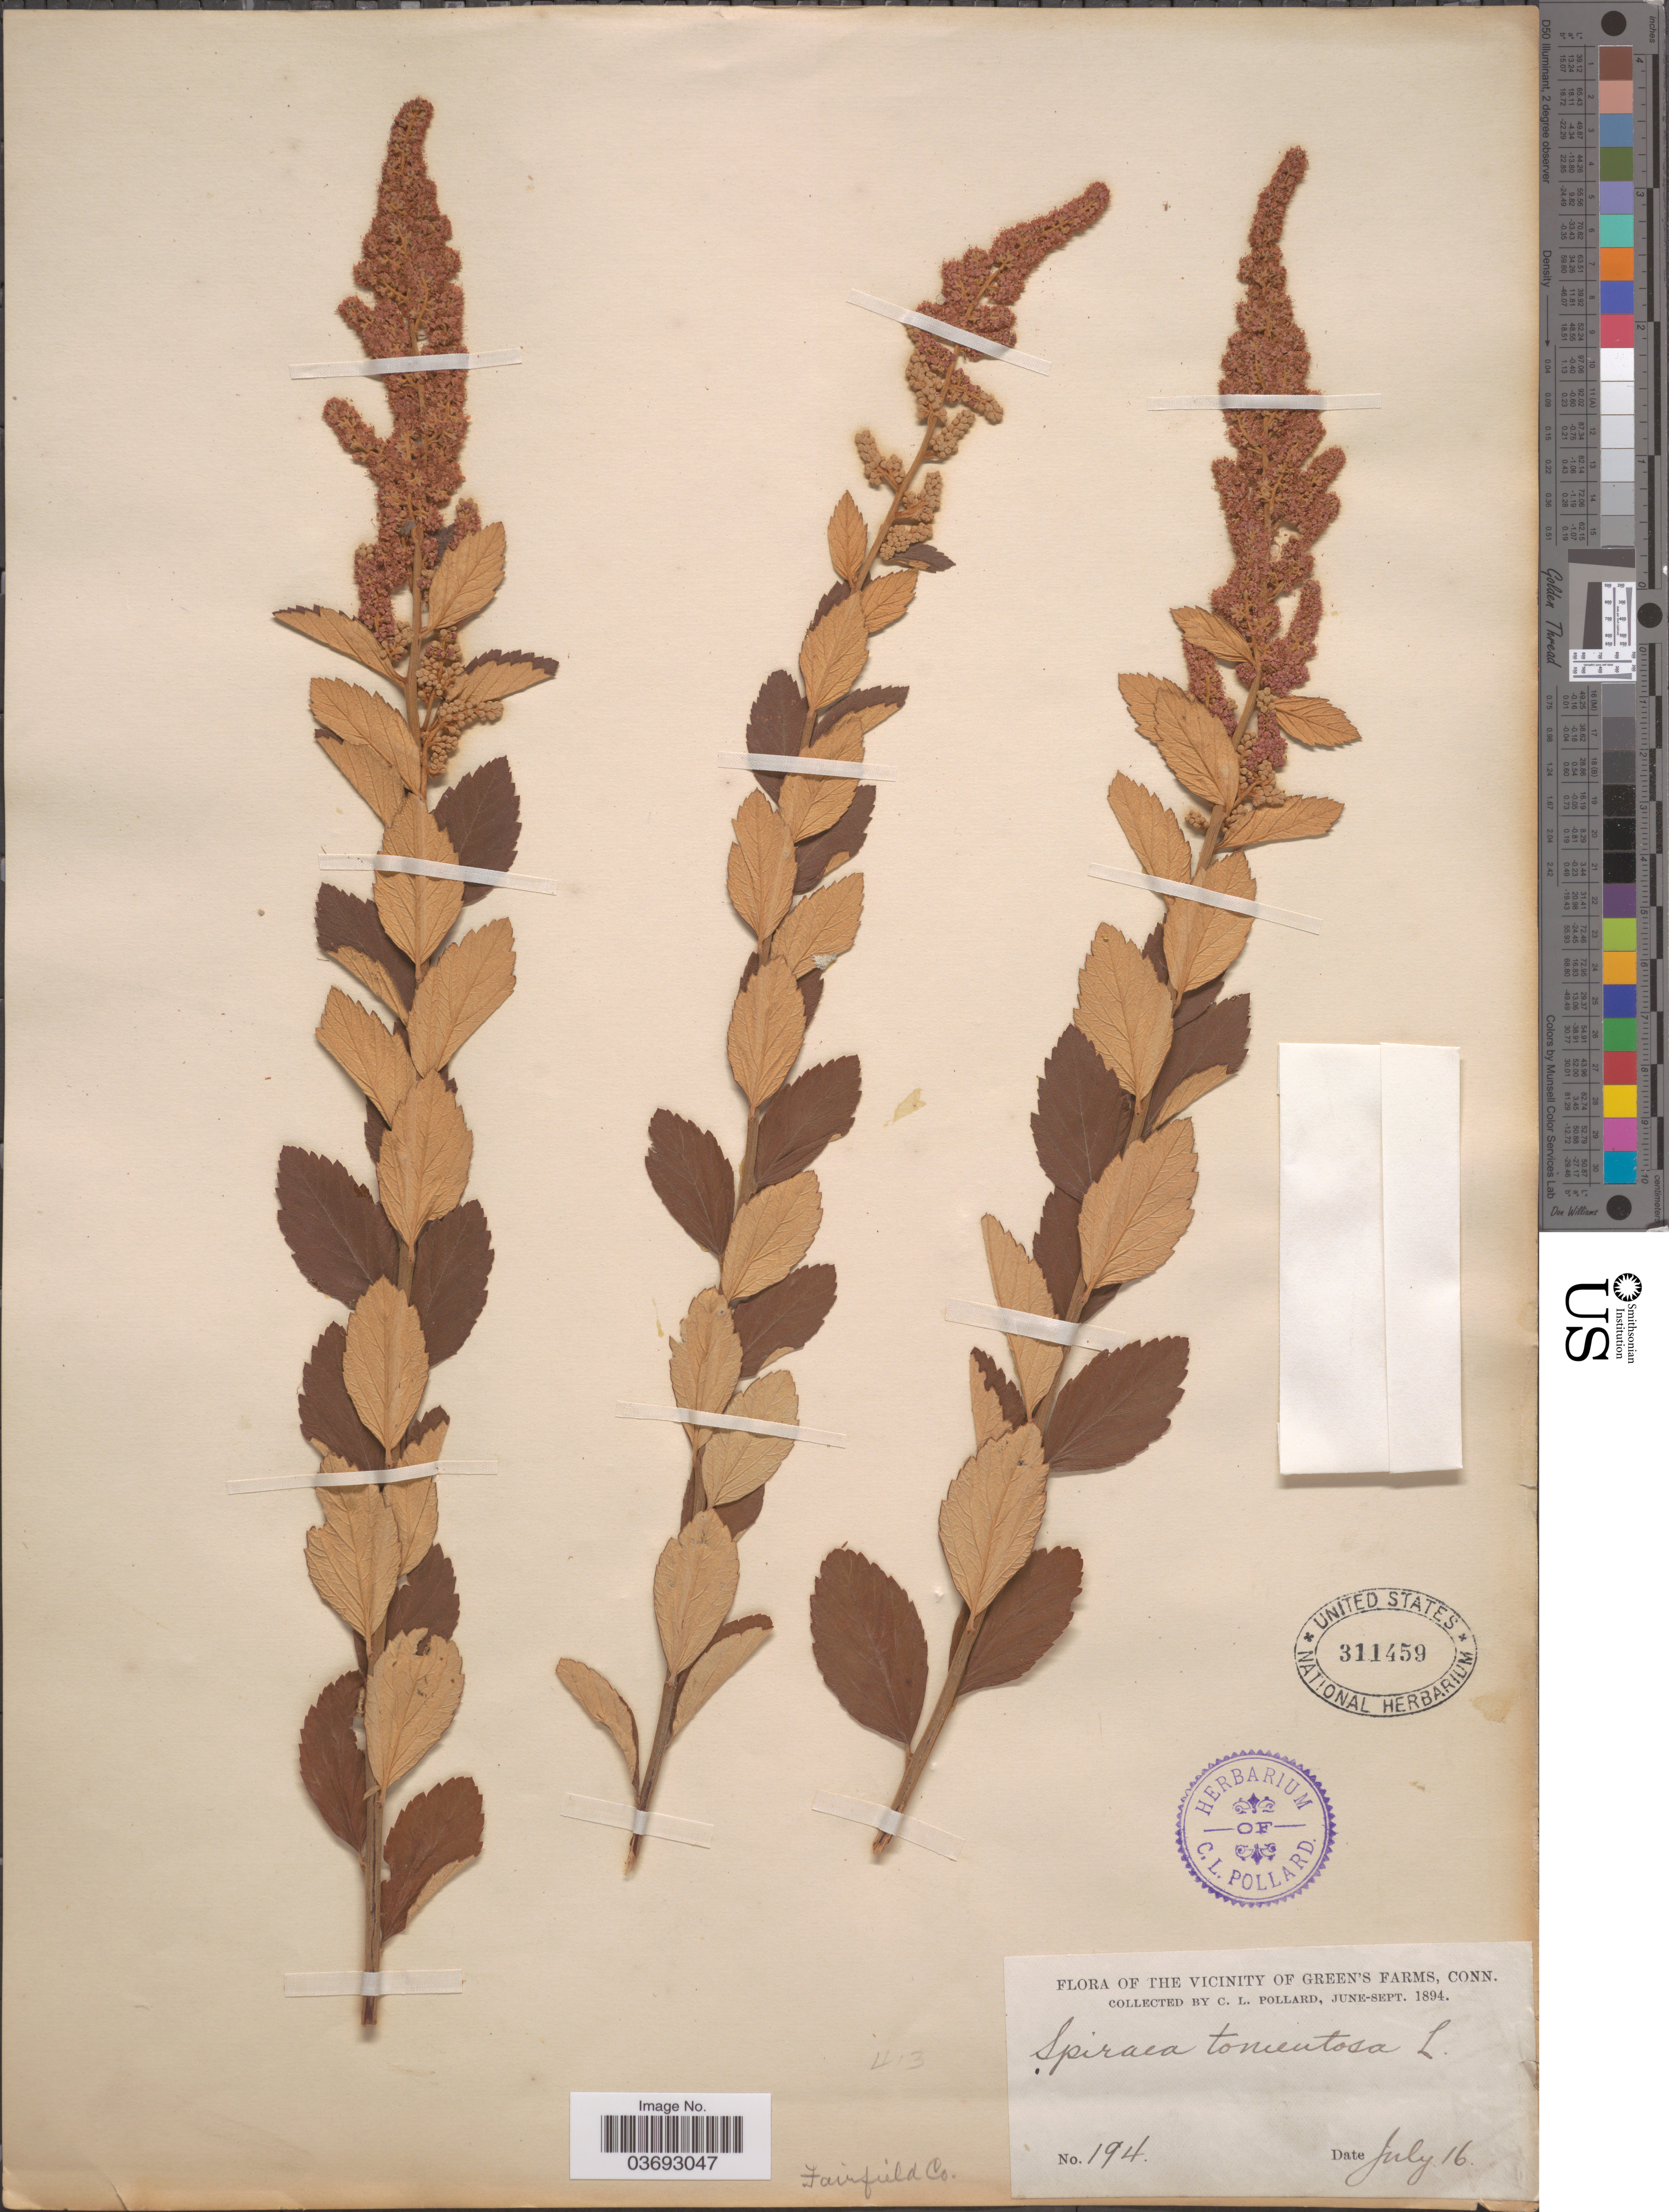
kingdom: Plantae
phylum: Tracheophyta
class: Magnoliopsida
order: Rosales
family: Rosaceae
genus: Spiraea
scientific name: Spiraea tomentosa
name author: L.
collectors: C. L. Pollard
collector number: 194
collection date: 1894-07-16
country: United States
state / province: Connecticut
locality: Vicinity of Green's Farms. Fairfield Co.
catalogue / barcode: US 311459